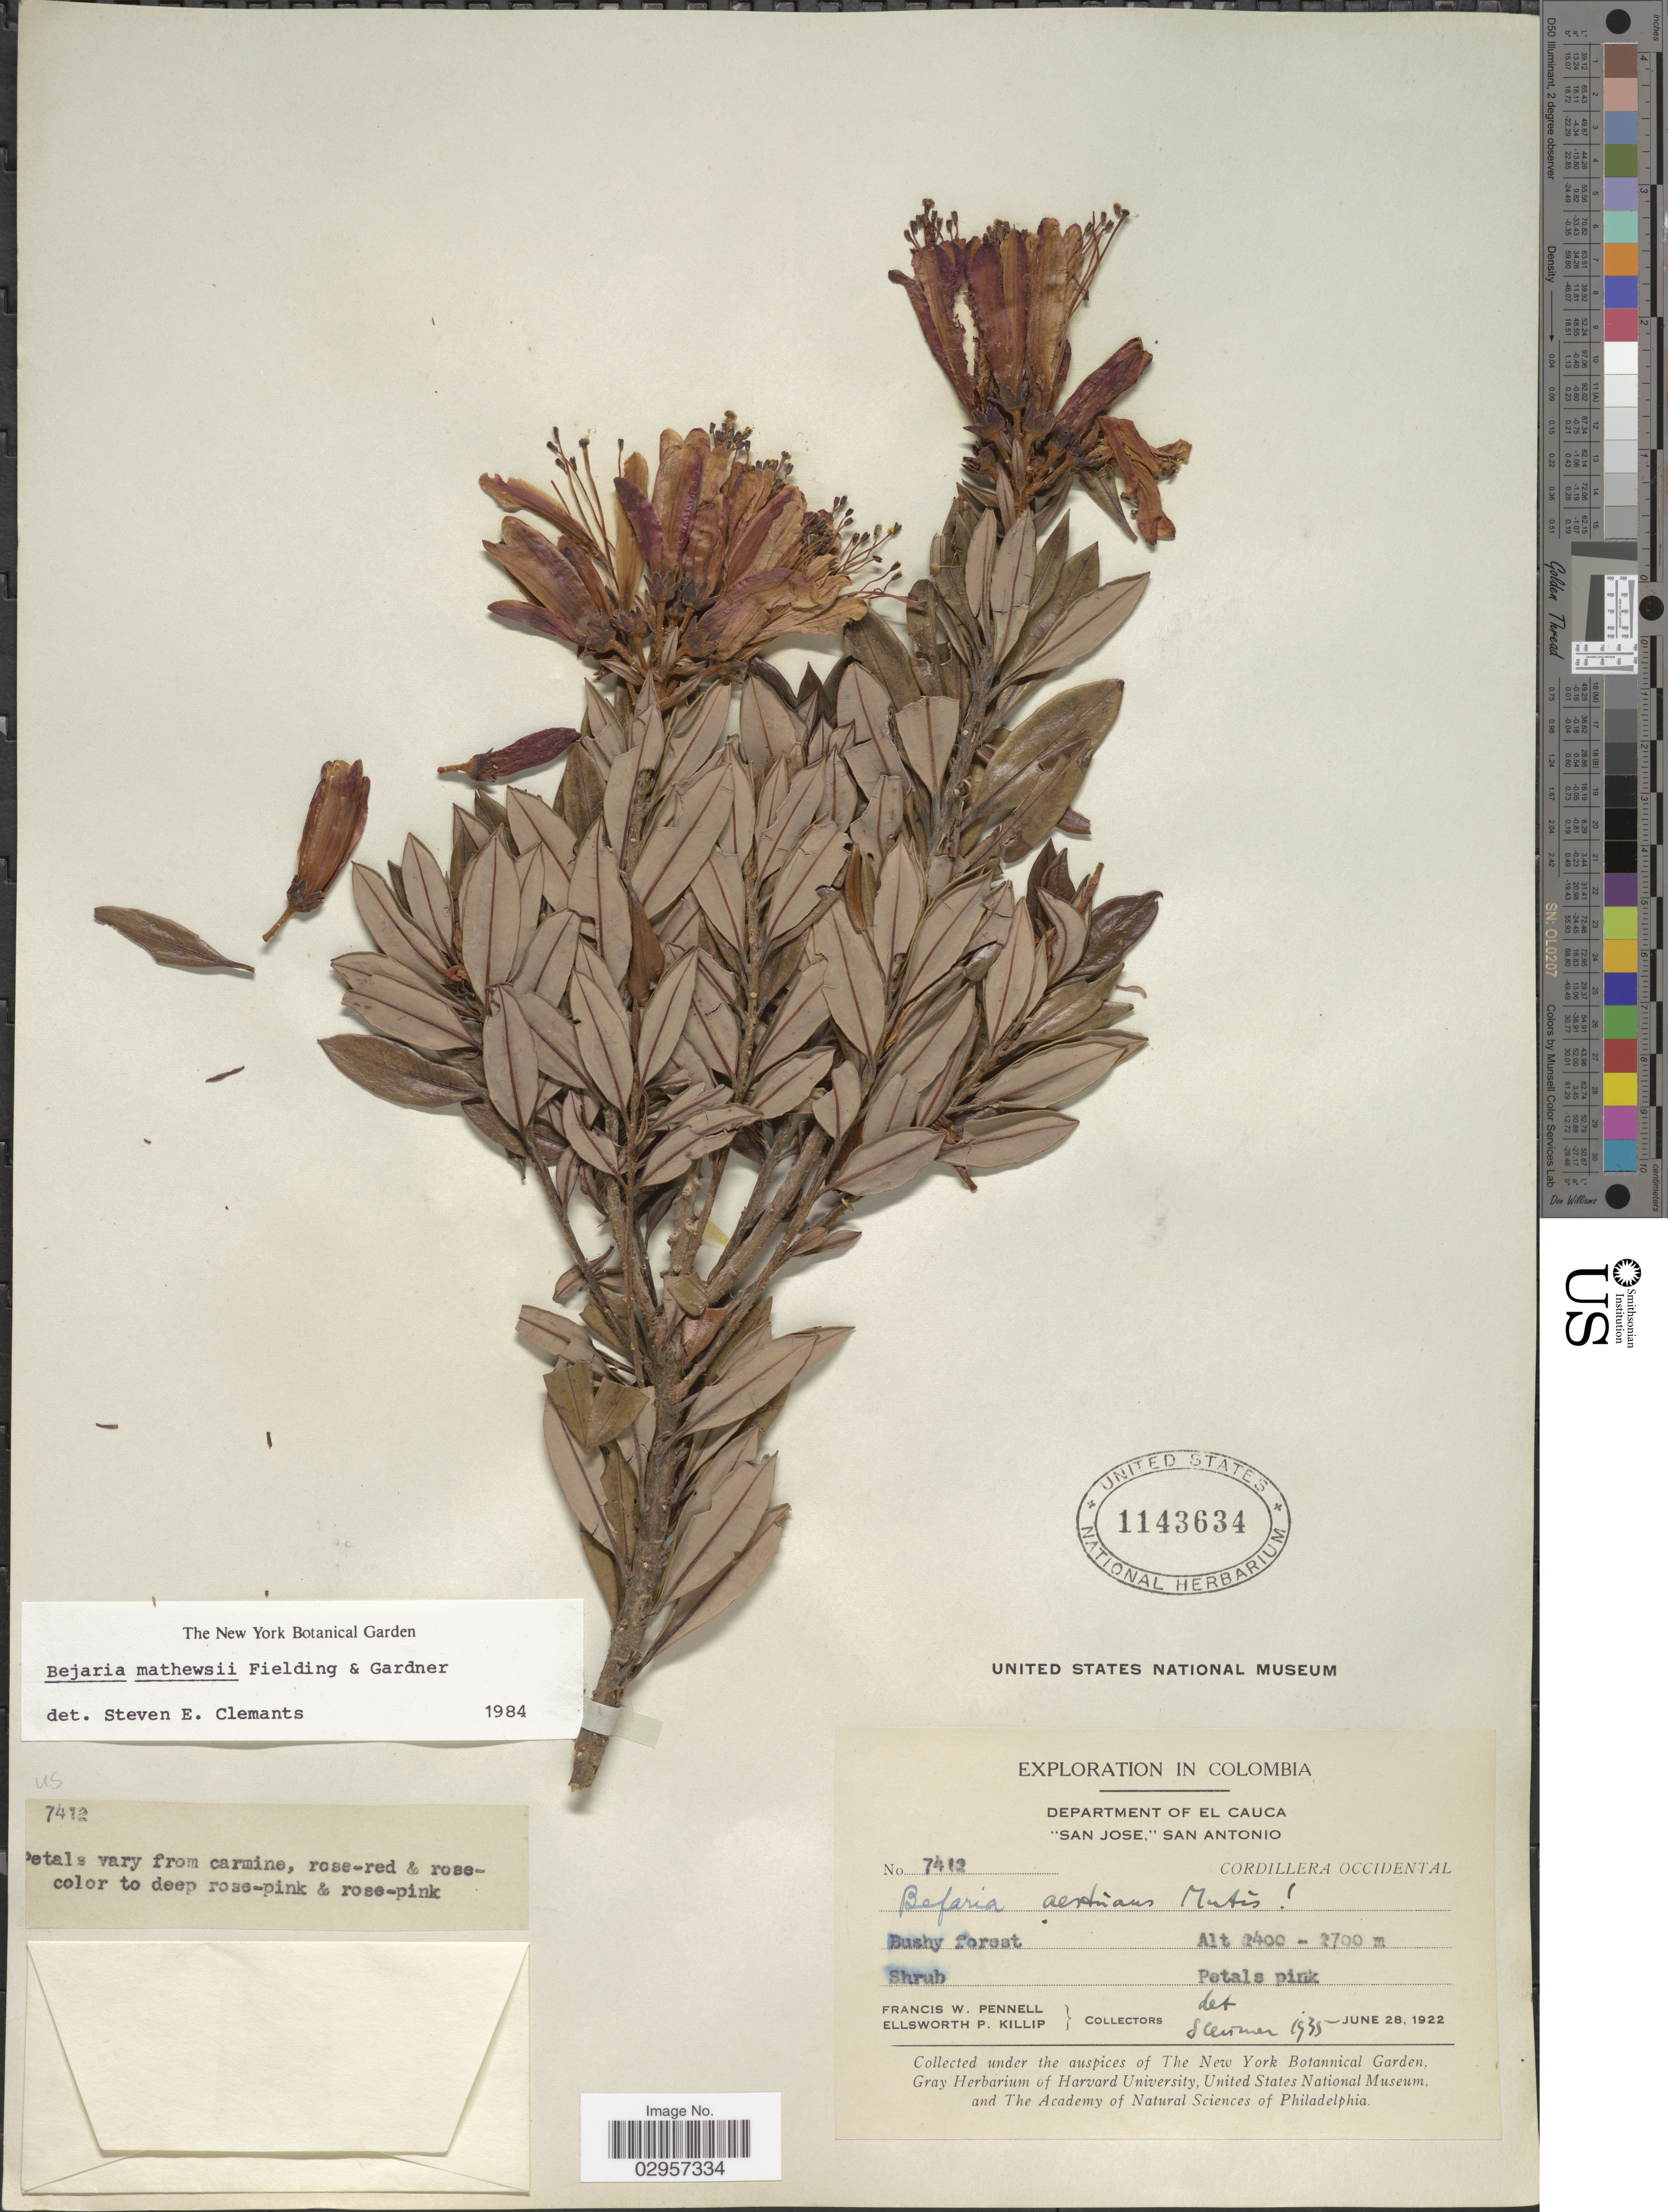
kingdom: Plantae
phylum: Tracheophyta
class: Magnoliopsida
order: Ericales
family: Ericaceae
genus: Bejaria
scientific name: Bejaria mathewsii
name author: Fielding & Gardner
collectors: F. W. Pennell & E. P. Killip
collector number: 7412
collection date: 1922-06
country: Colombia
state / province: Cauca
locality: Department of El Cauca,"San Jose", San Antonio, Cordillera Occidental.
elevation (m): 2400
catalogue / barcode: US 1143634